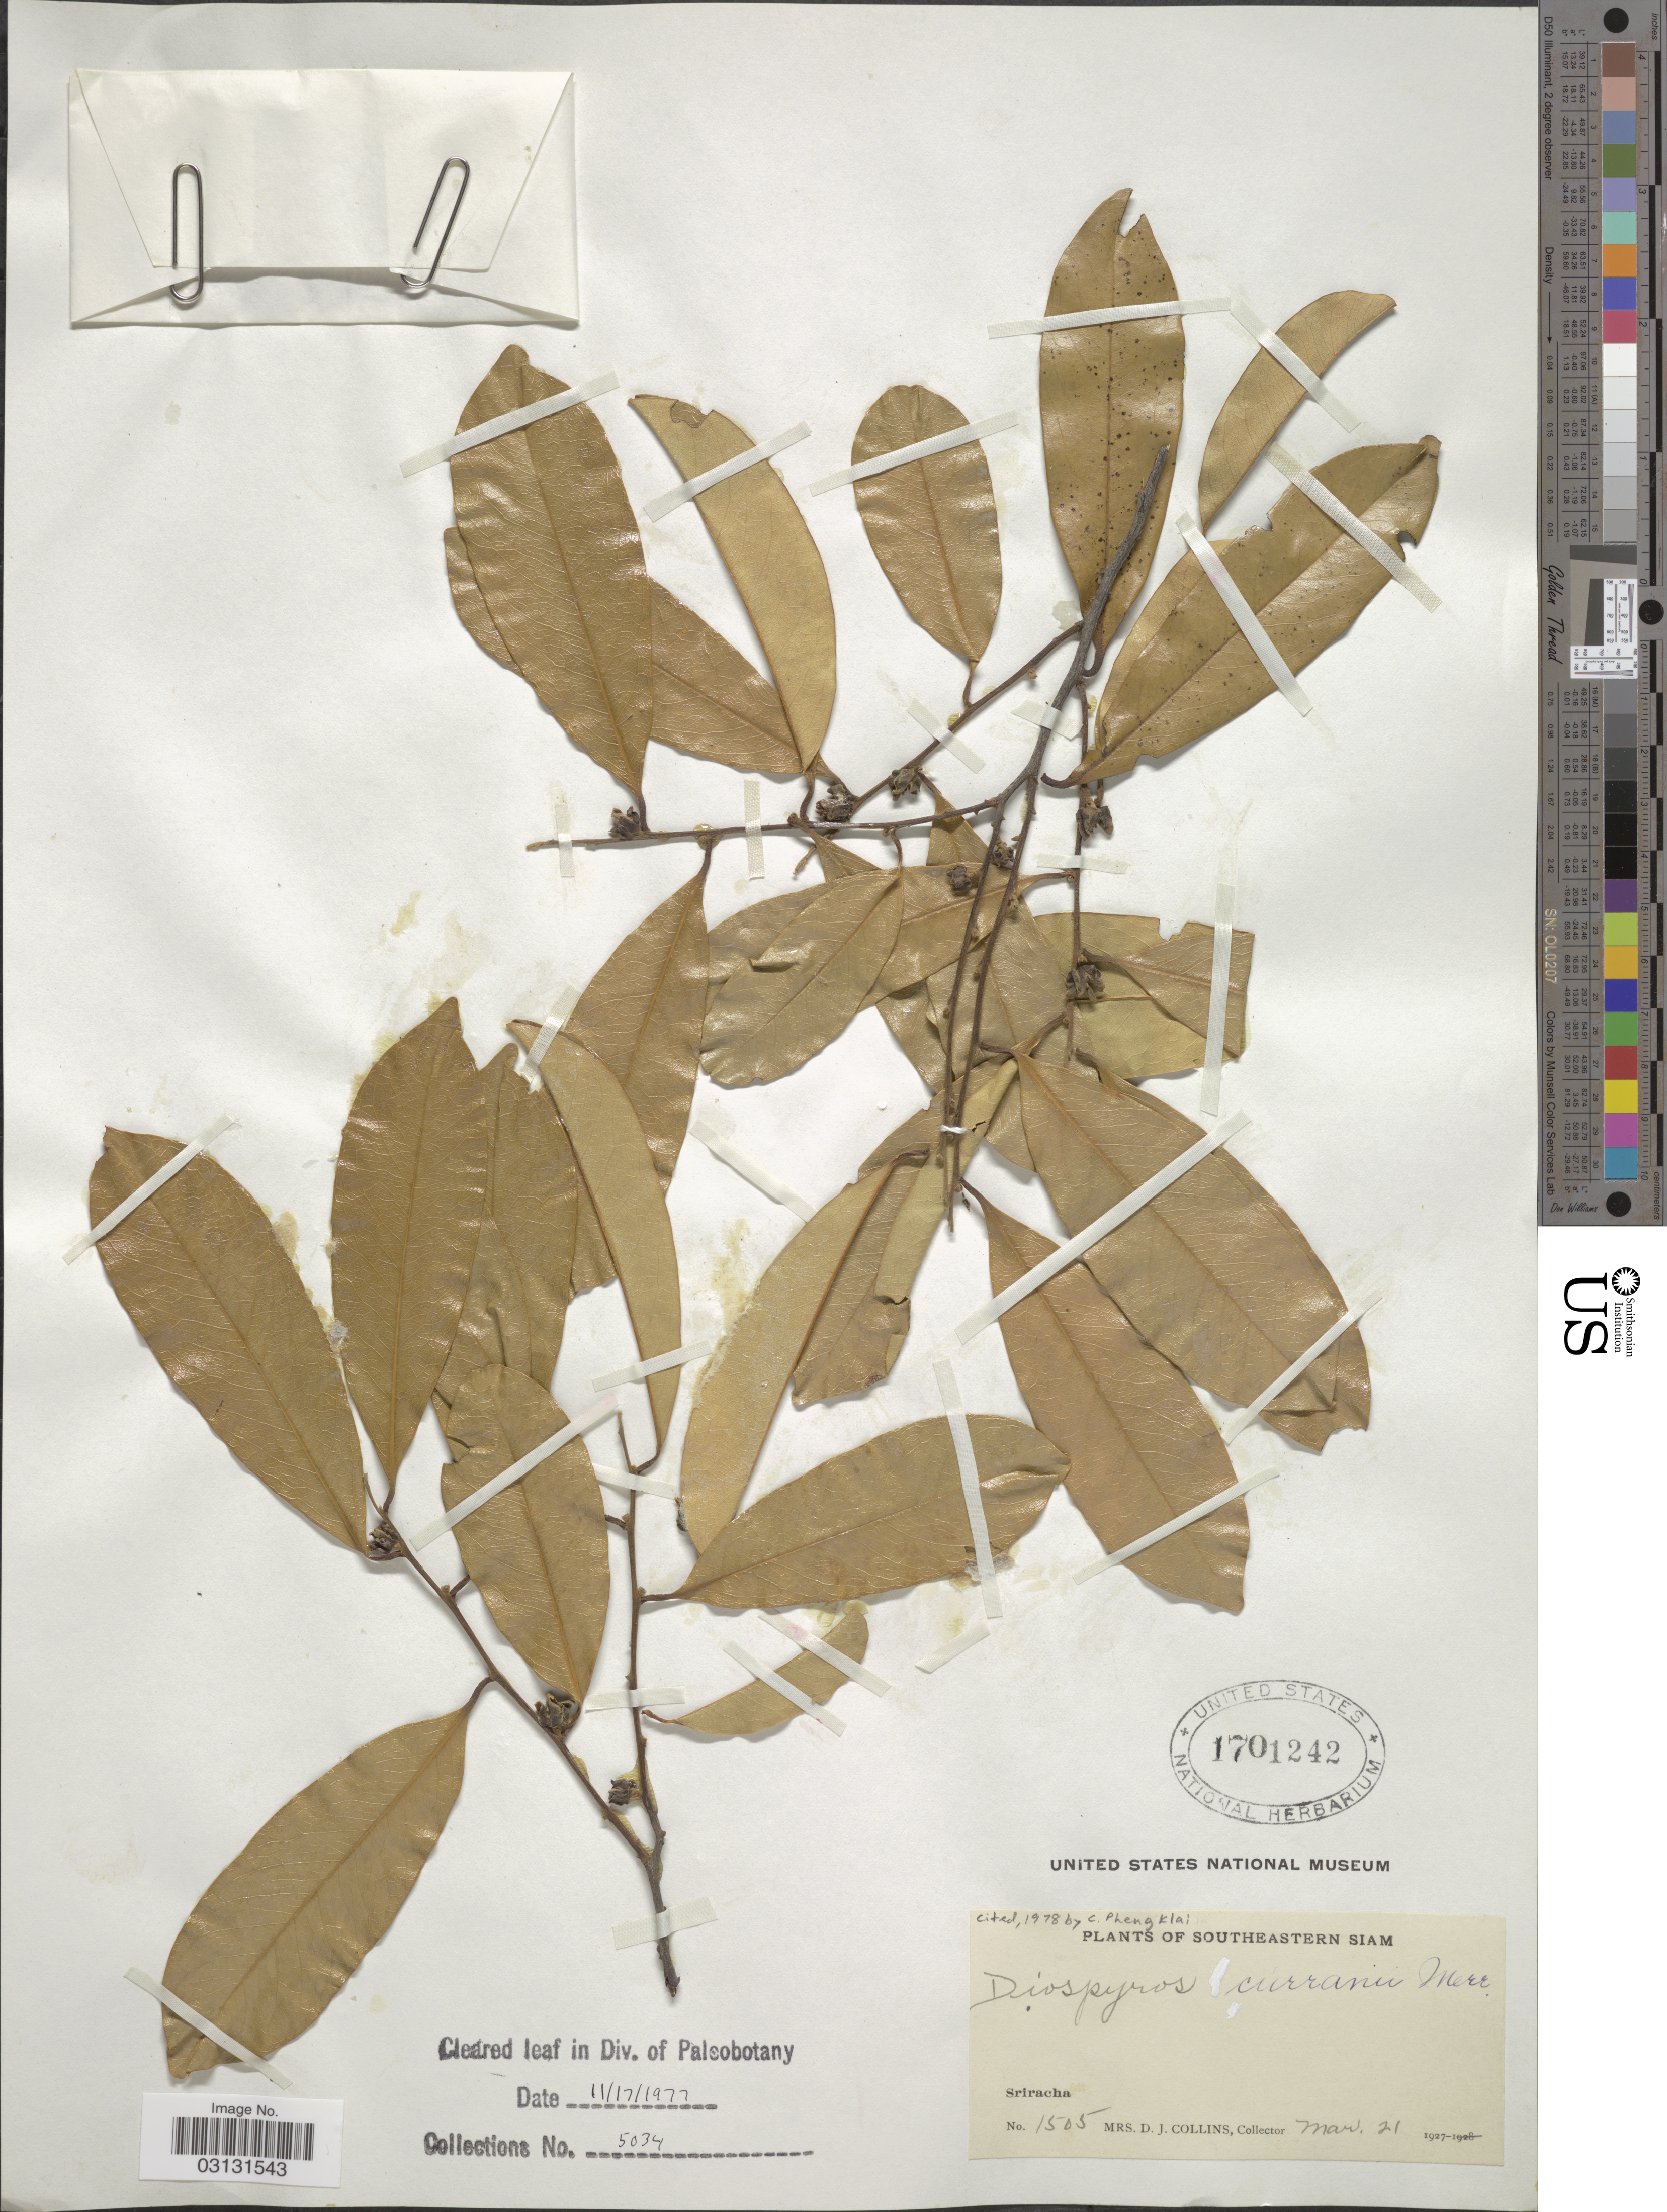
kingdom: Plantae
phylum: Tracheophyta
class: Magnoliopsida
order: Ericales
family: Ebenaceae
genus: Diospyros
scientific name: Diospyros curranii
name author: Merr.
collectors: Mrs. D. J. Collins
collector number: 1505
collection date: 1927-03-21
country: Thailand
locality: Southeastern Siam. Sriracha.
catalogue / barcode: US 1701242